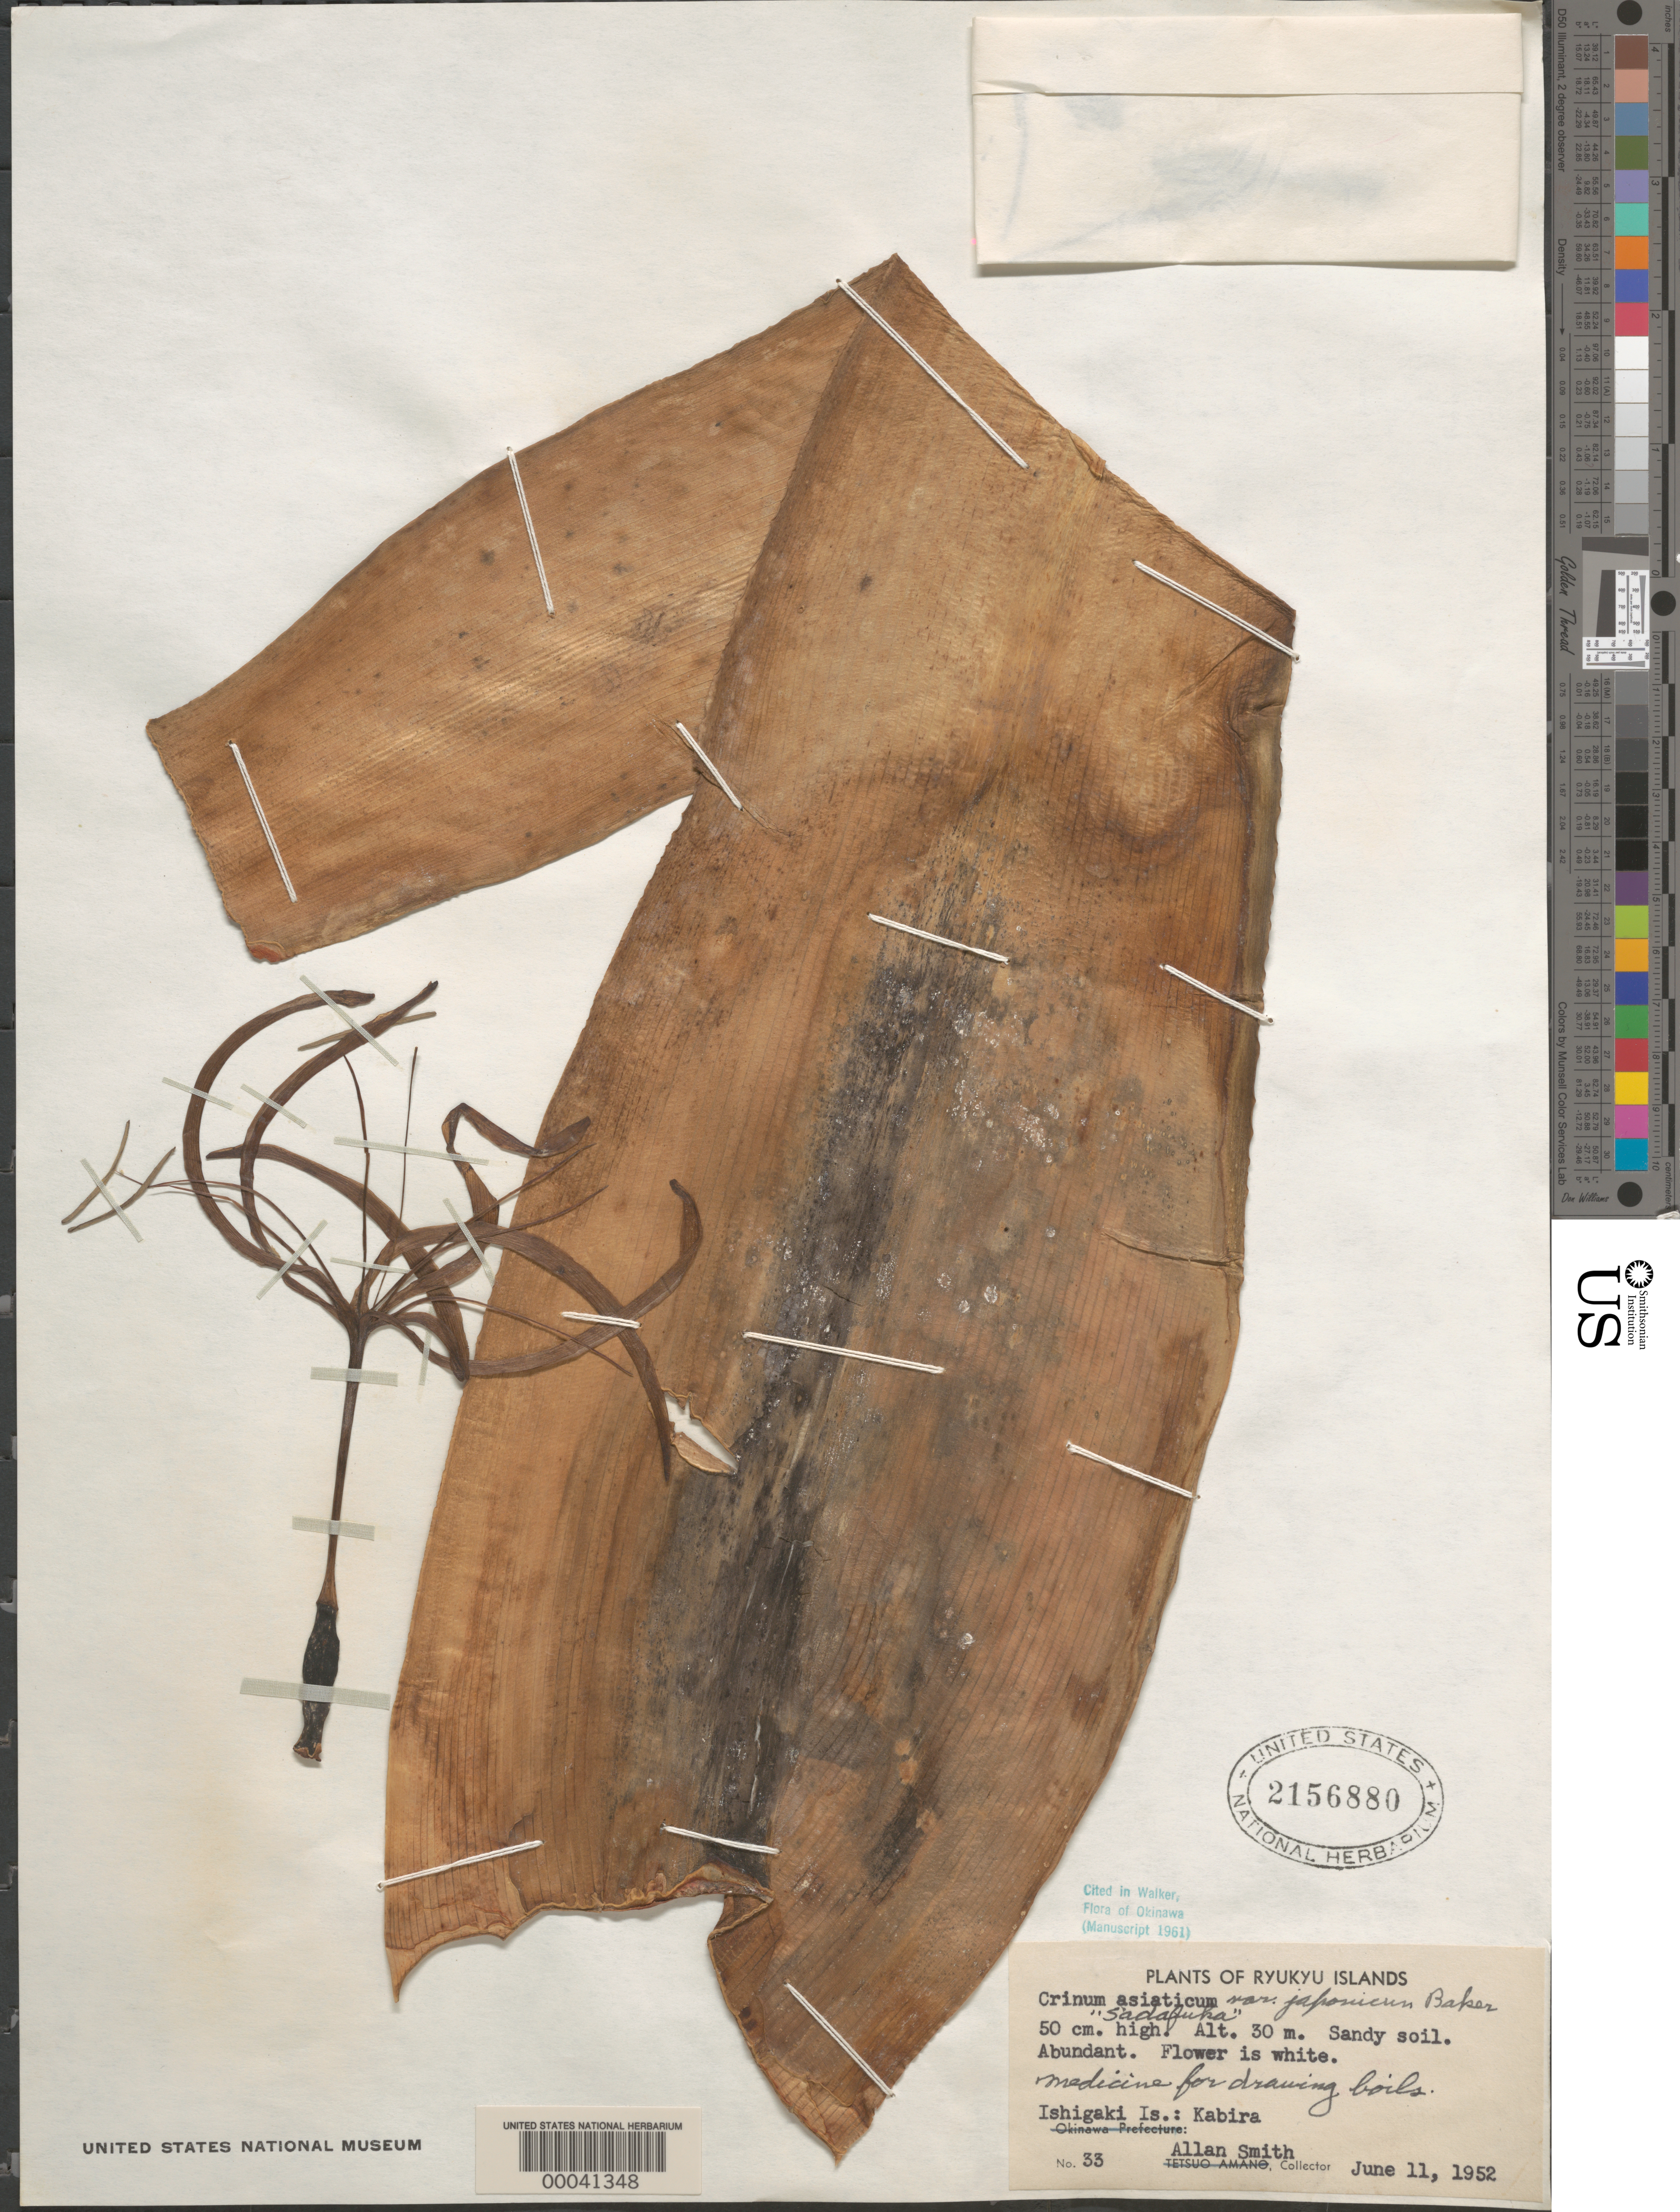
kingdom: Plantae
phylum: Tracheophyta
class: Liliopsida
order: Asparagales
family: Amaryllidaceae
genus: Crinum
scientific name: Crinum asiaticum var. japonicum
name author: Baker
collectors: A. Smith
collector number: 33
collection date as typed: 11 Jun 1952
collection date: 1952-06-11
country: Japan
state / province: Okinawa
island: Ishigaki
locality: Kabira.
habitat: Sandy soil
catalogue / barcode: US 2156880